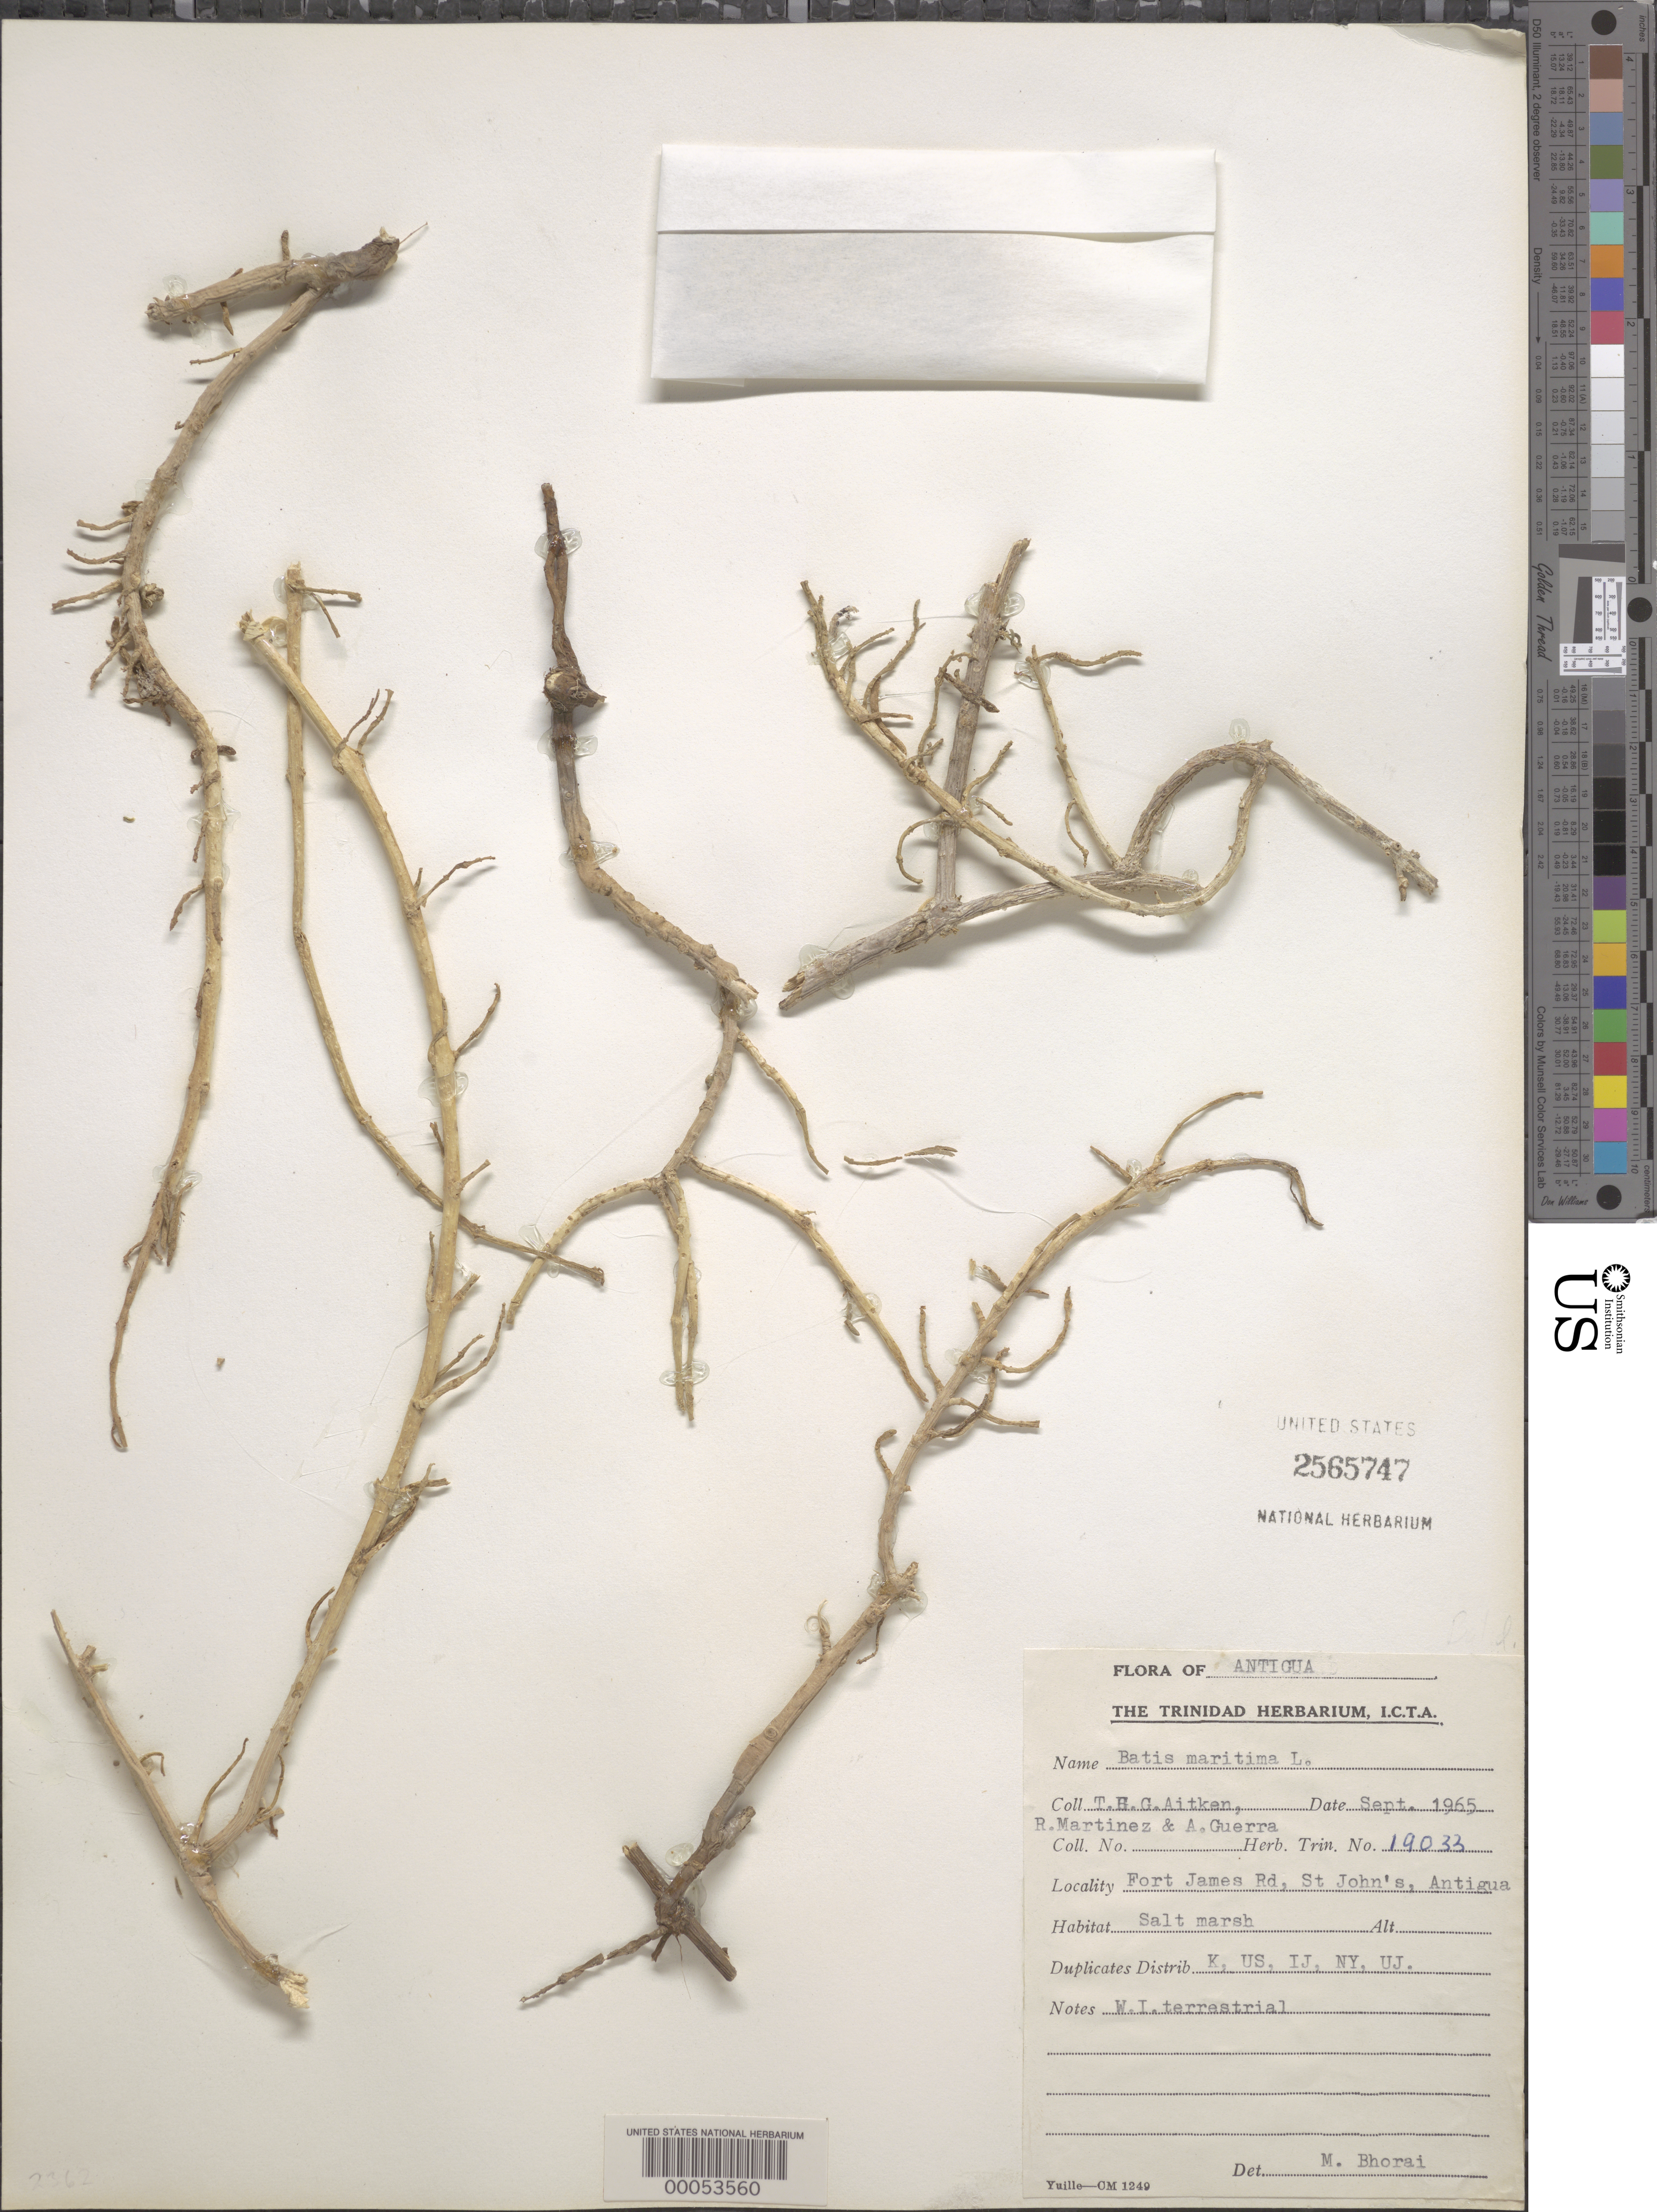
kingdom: Plantae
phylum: Tracheophyta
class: Magnoliopsida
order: Brassicales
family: Bataceae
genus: Batis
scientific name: Batis maritima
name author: L.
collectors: T. Aitken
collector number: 19033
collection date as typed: Sep 1965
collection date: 1965-09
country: Antigua and Barbuda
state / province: Saint John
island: Antigua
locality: Fort James Rd, St. John's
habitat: Salt marsh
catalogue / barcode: US 2565747